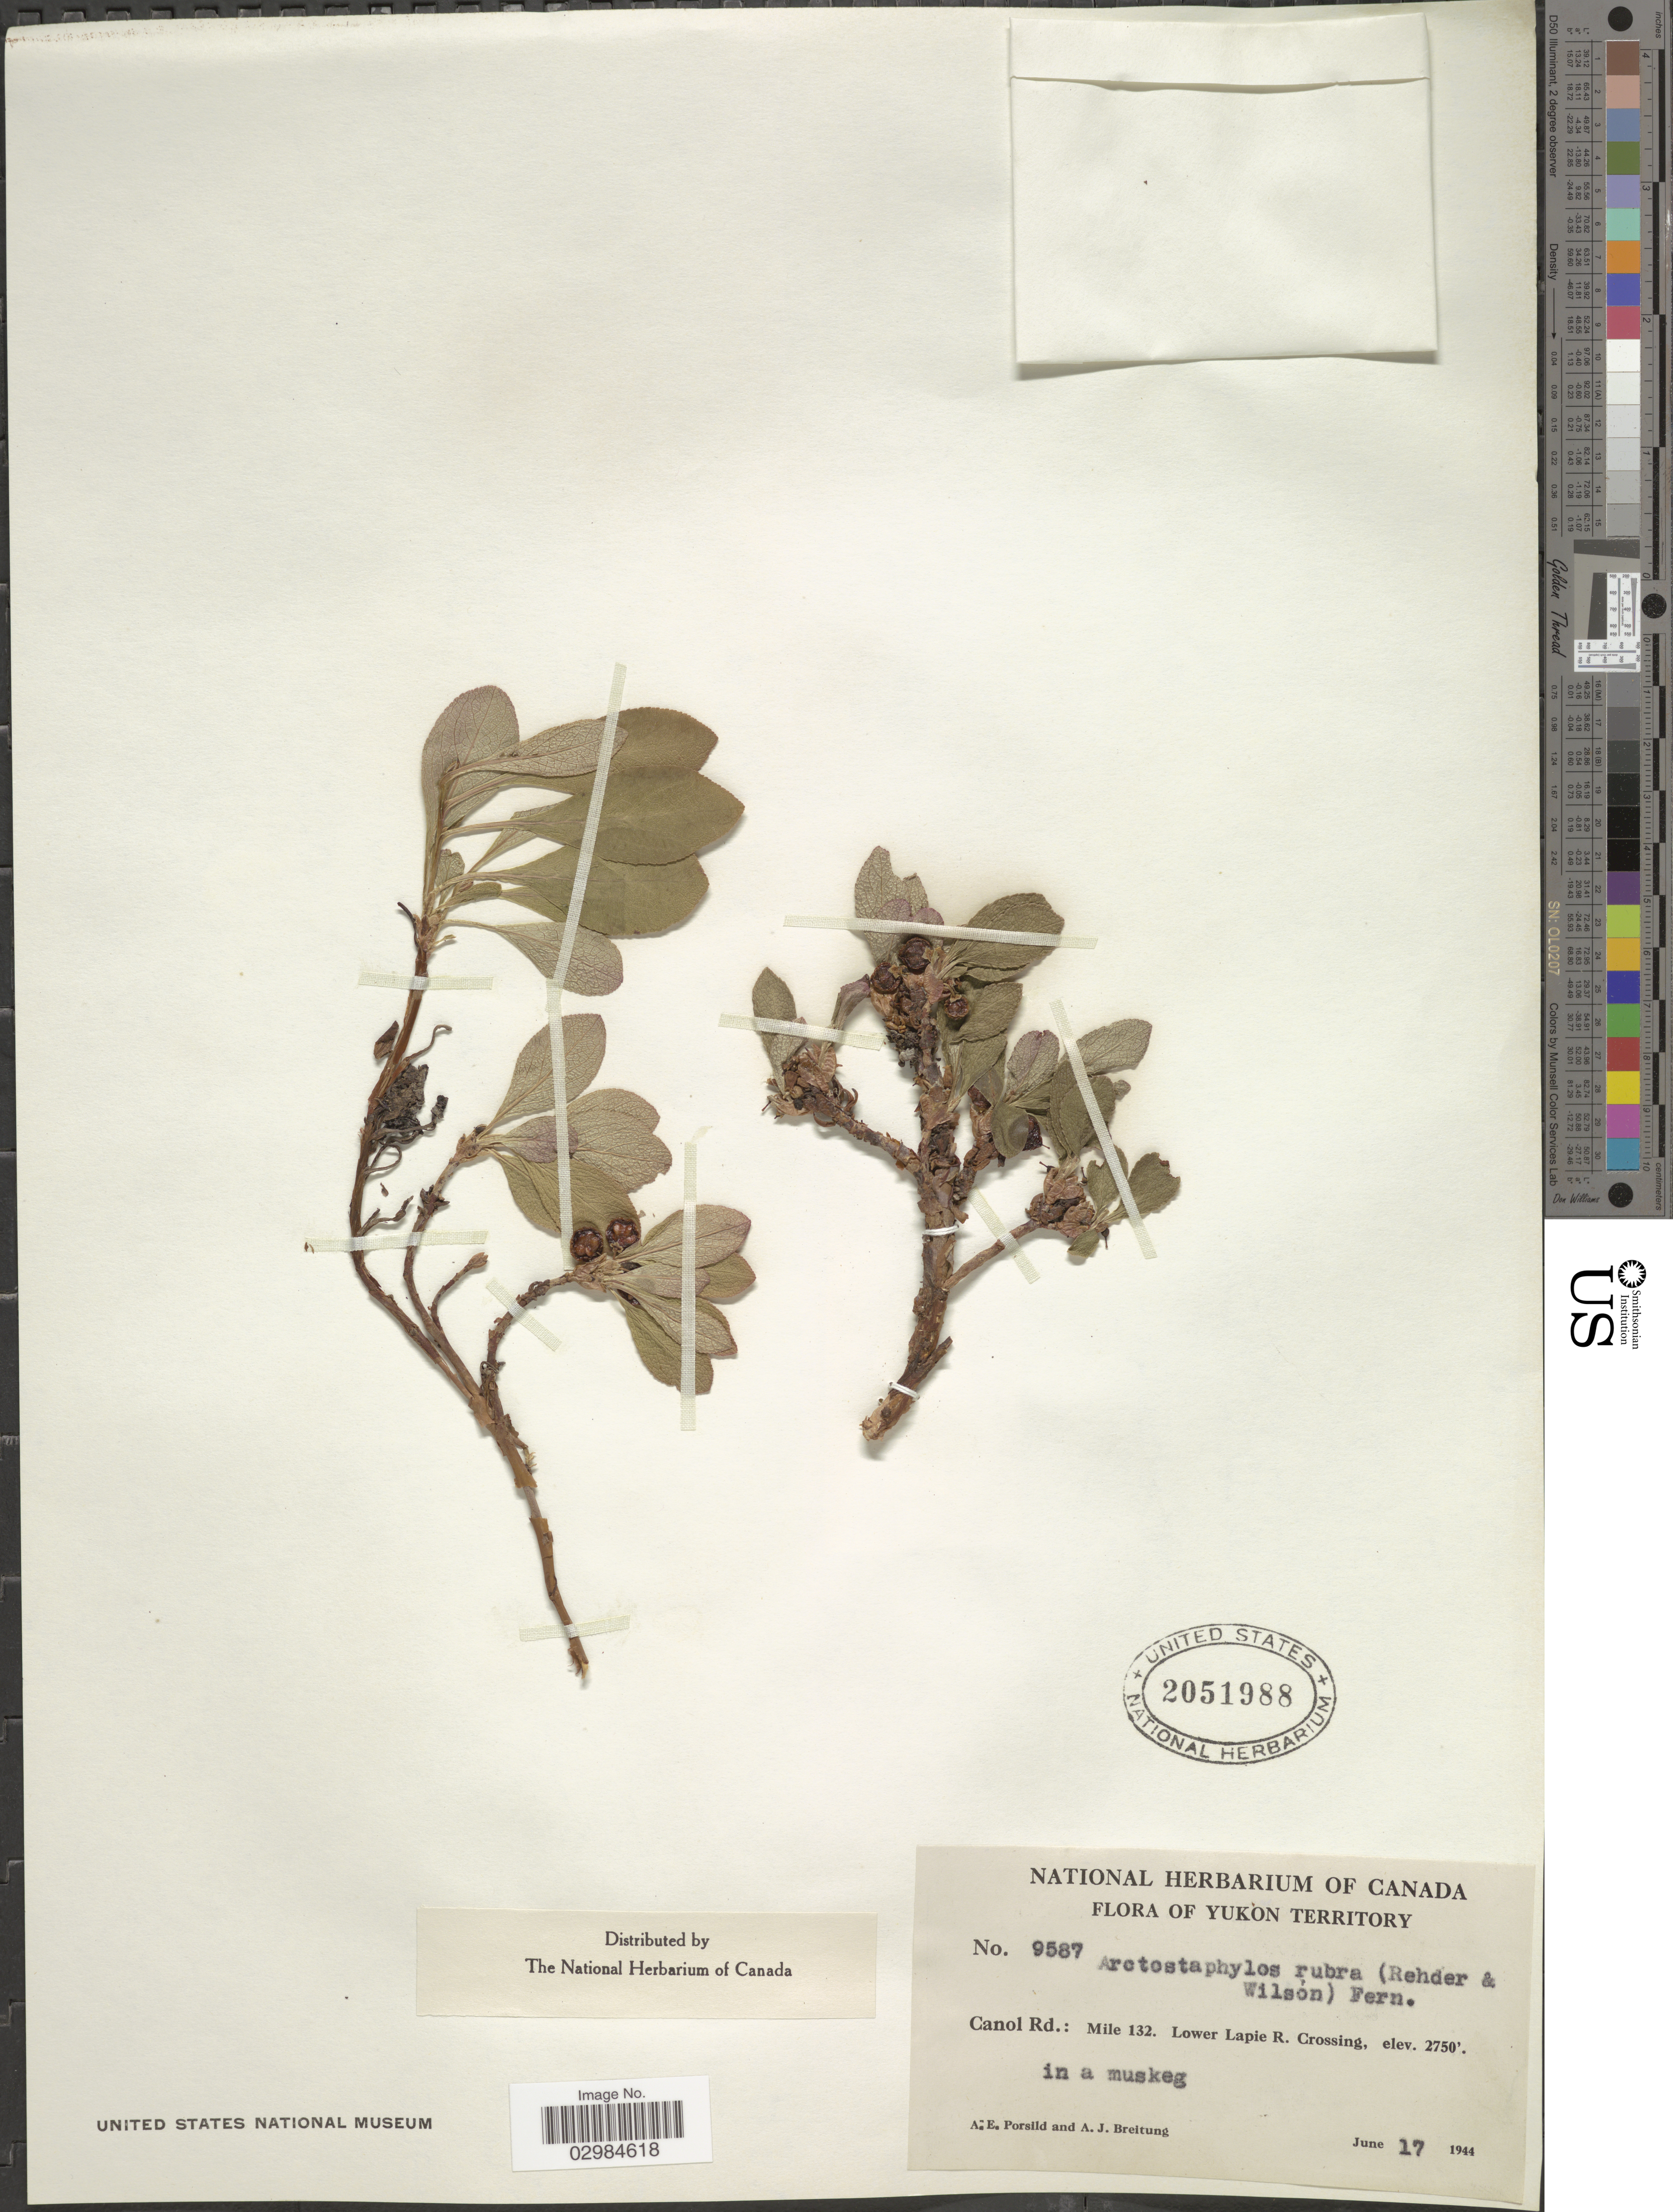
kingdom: Plantae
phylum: Tracheophyta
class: Magnoliopsida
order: Ericales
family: Ericaceae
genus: Arctostaphylos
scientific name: Arctostaphylos rubra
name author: (Rehder & E.H. Wilson) Fernald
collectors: A. E. Porsild & A. Breitung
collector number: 9587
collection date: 1944-06-17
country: Canada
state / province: Yukon Territory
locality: Canol Rd.: Mile 132. Lower Lapie R. Crossing.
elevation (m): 838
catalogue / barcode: US 2051988